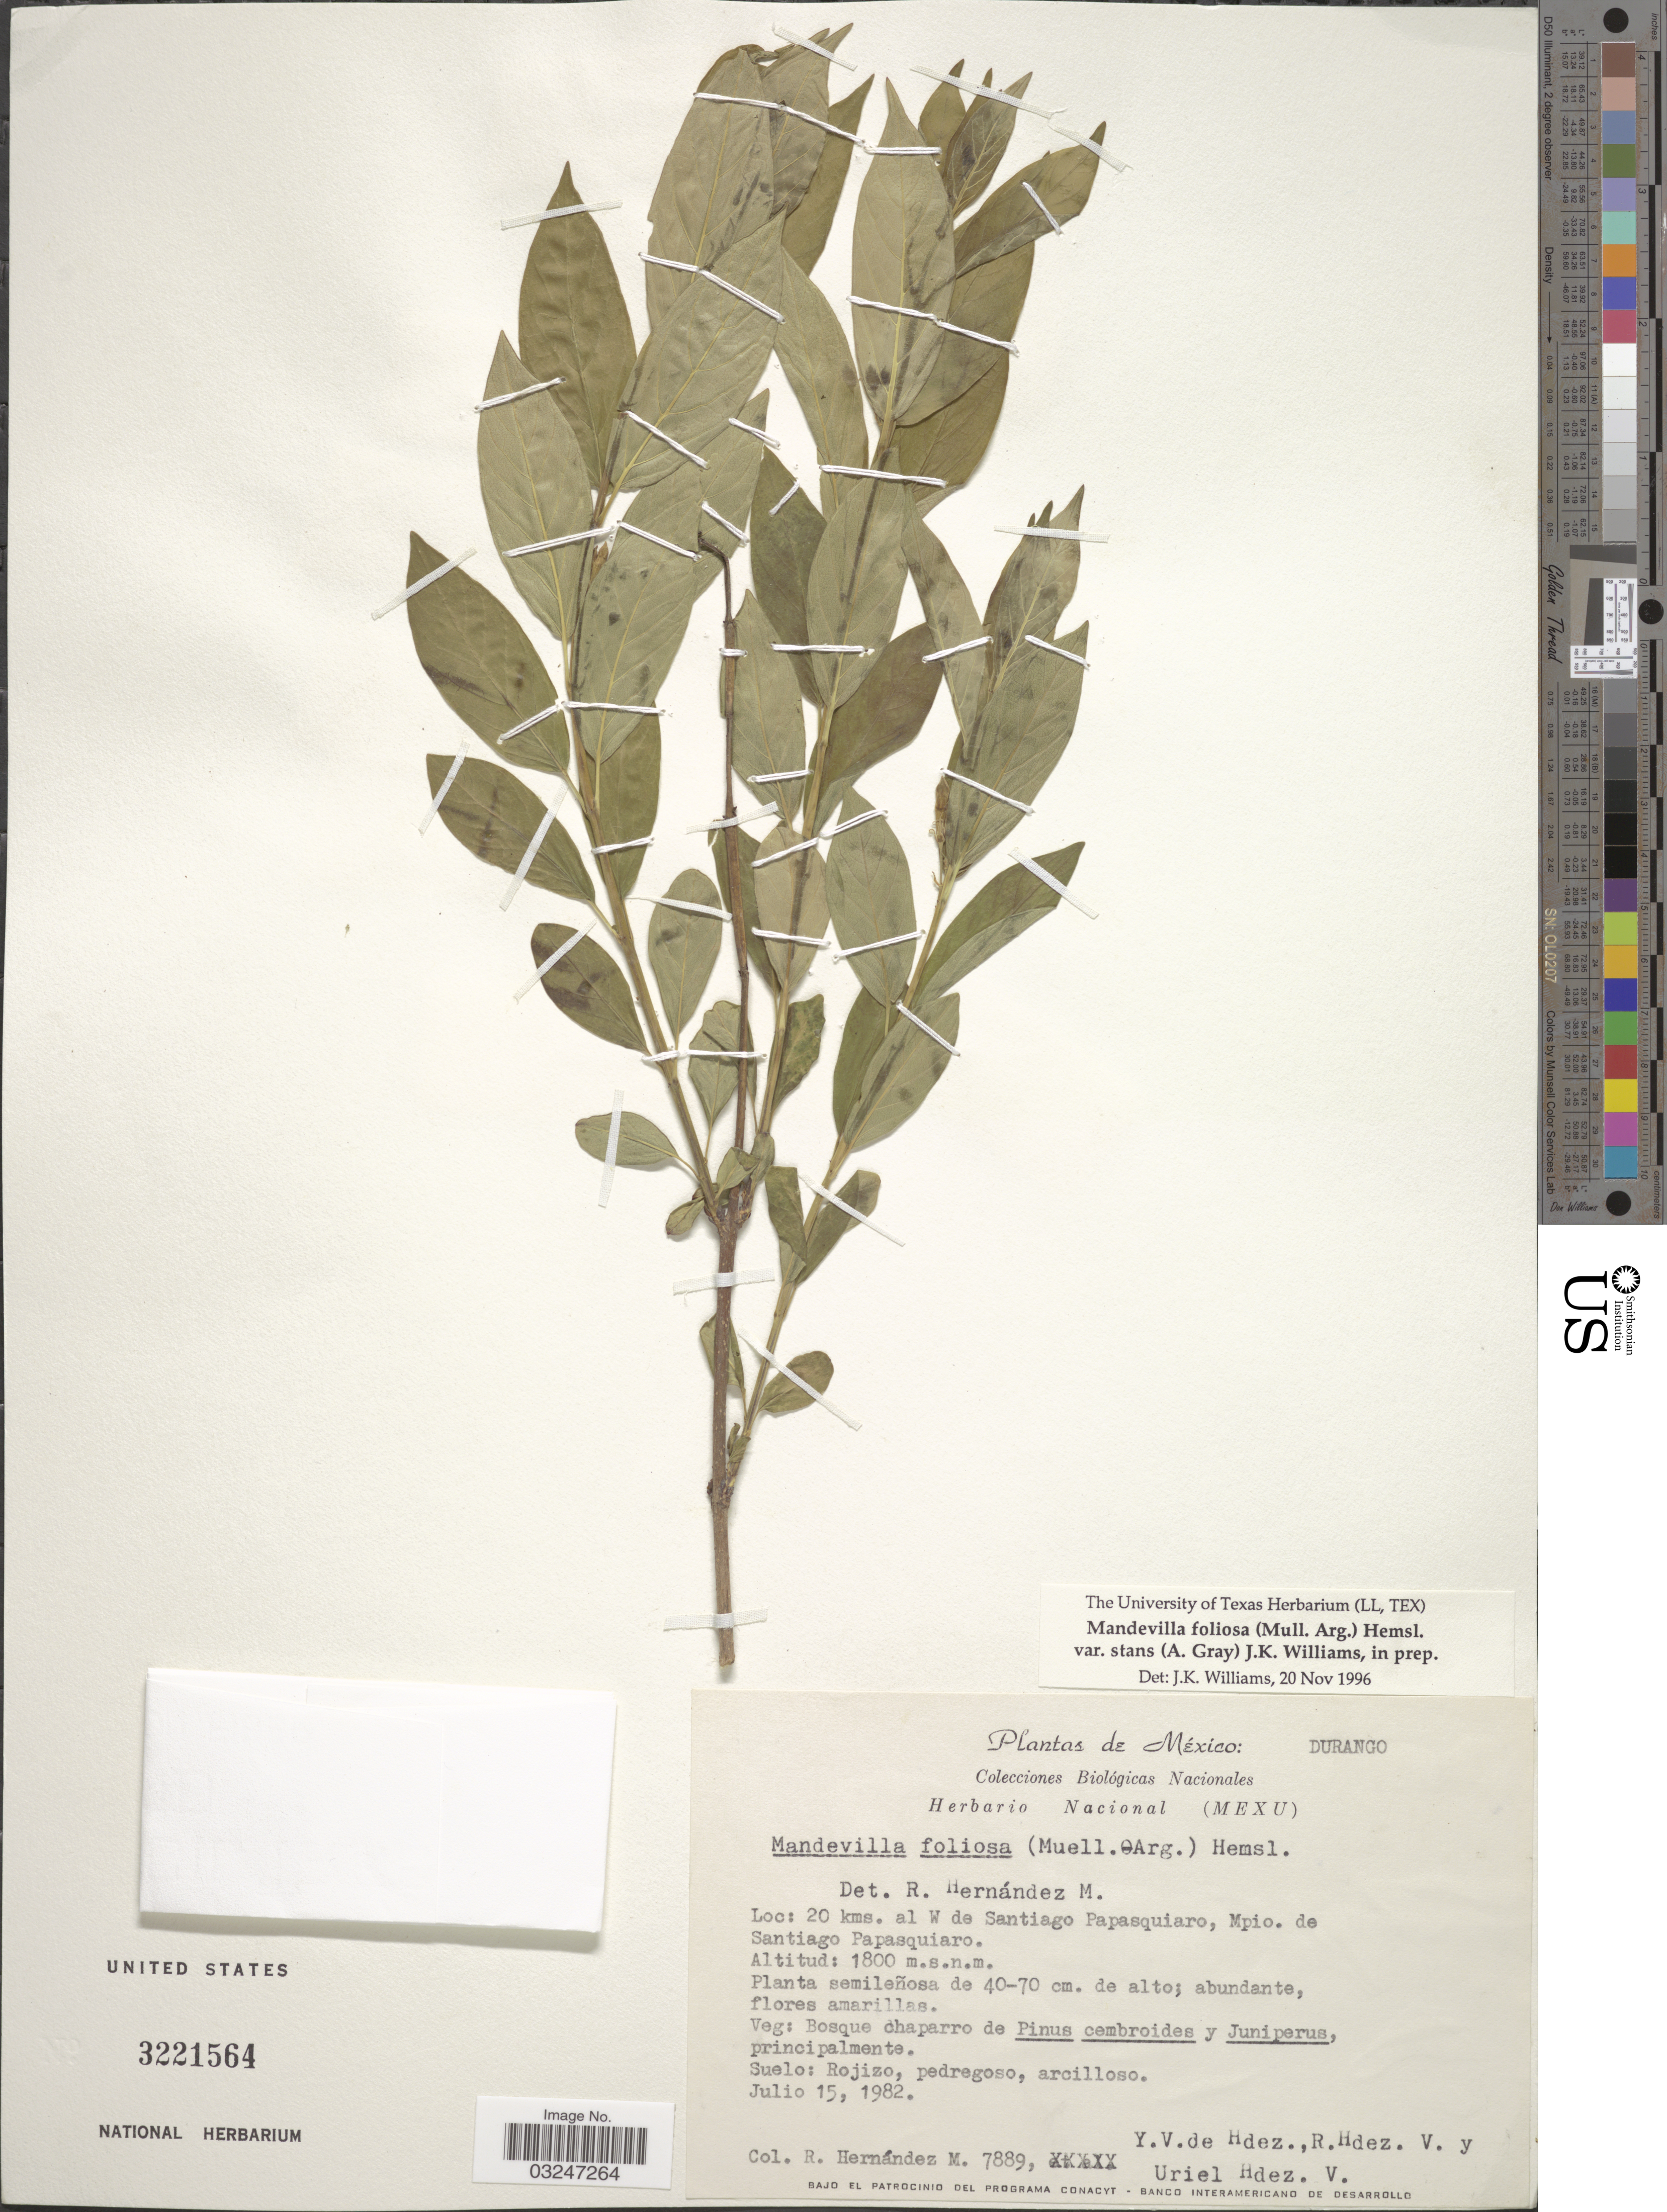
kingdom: Plantae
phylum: Tracheophyta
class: Magnoliopsida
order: Gentianales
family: Apocynaceae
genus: Mandevilla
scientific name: Mandevilla foliosa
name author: (Müll. Arg.) Hemsl.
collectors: R. Hernández M., Y. V. De Hdez, R. Hdez.-V. & U. Hdez.-V.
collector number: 7889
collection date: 1982-07-15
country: Mexico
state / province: Durango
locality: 20 kms. al W de Santiago Papasquairo, Mpio. de Santiago Papasquiaro.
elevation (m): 1800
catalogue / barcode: US 3221564